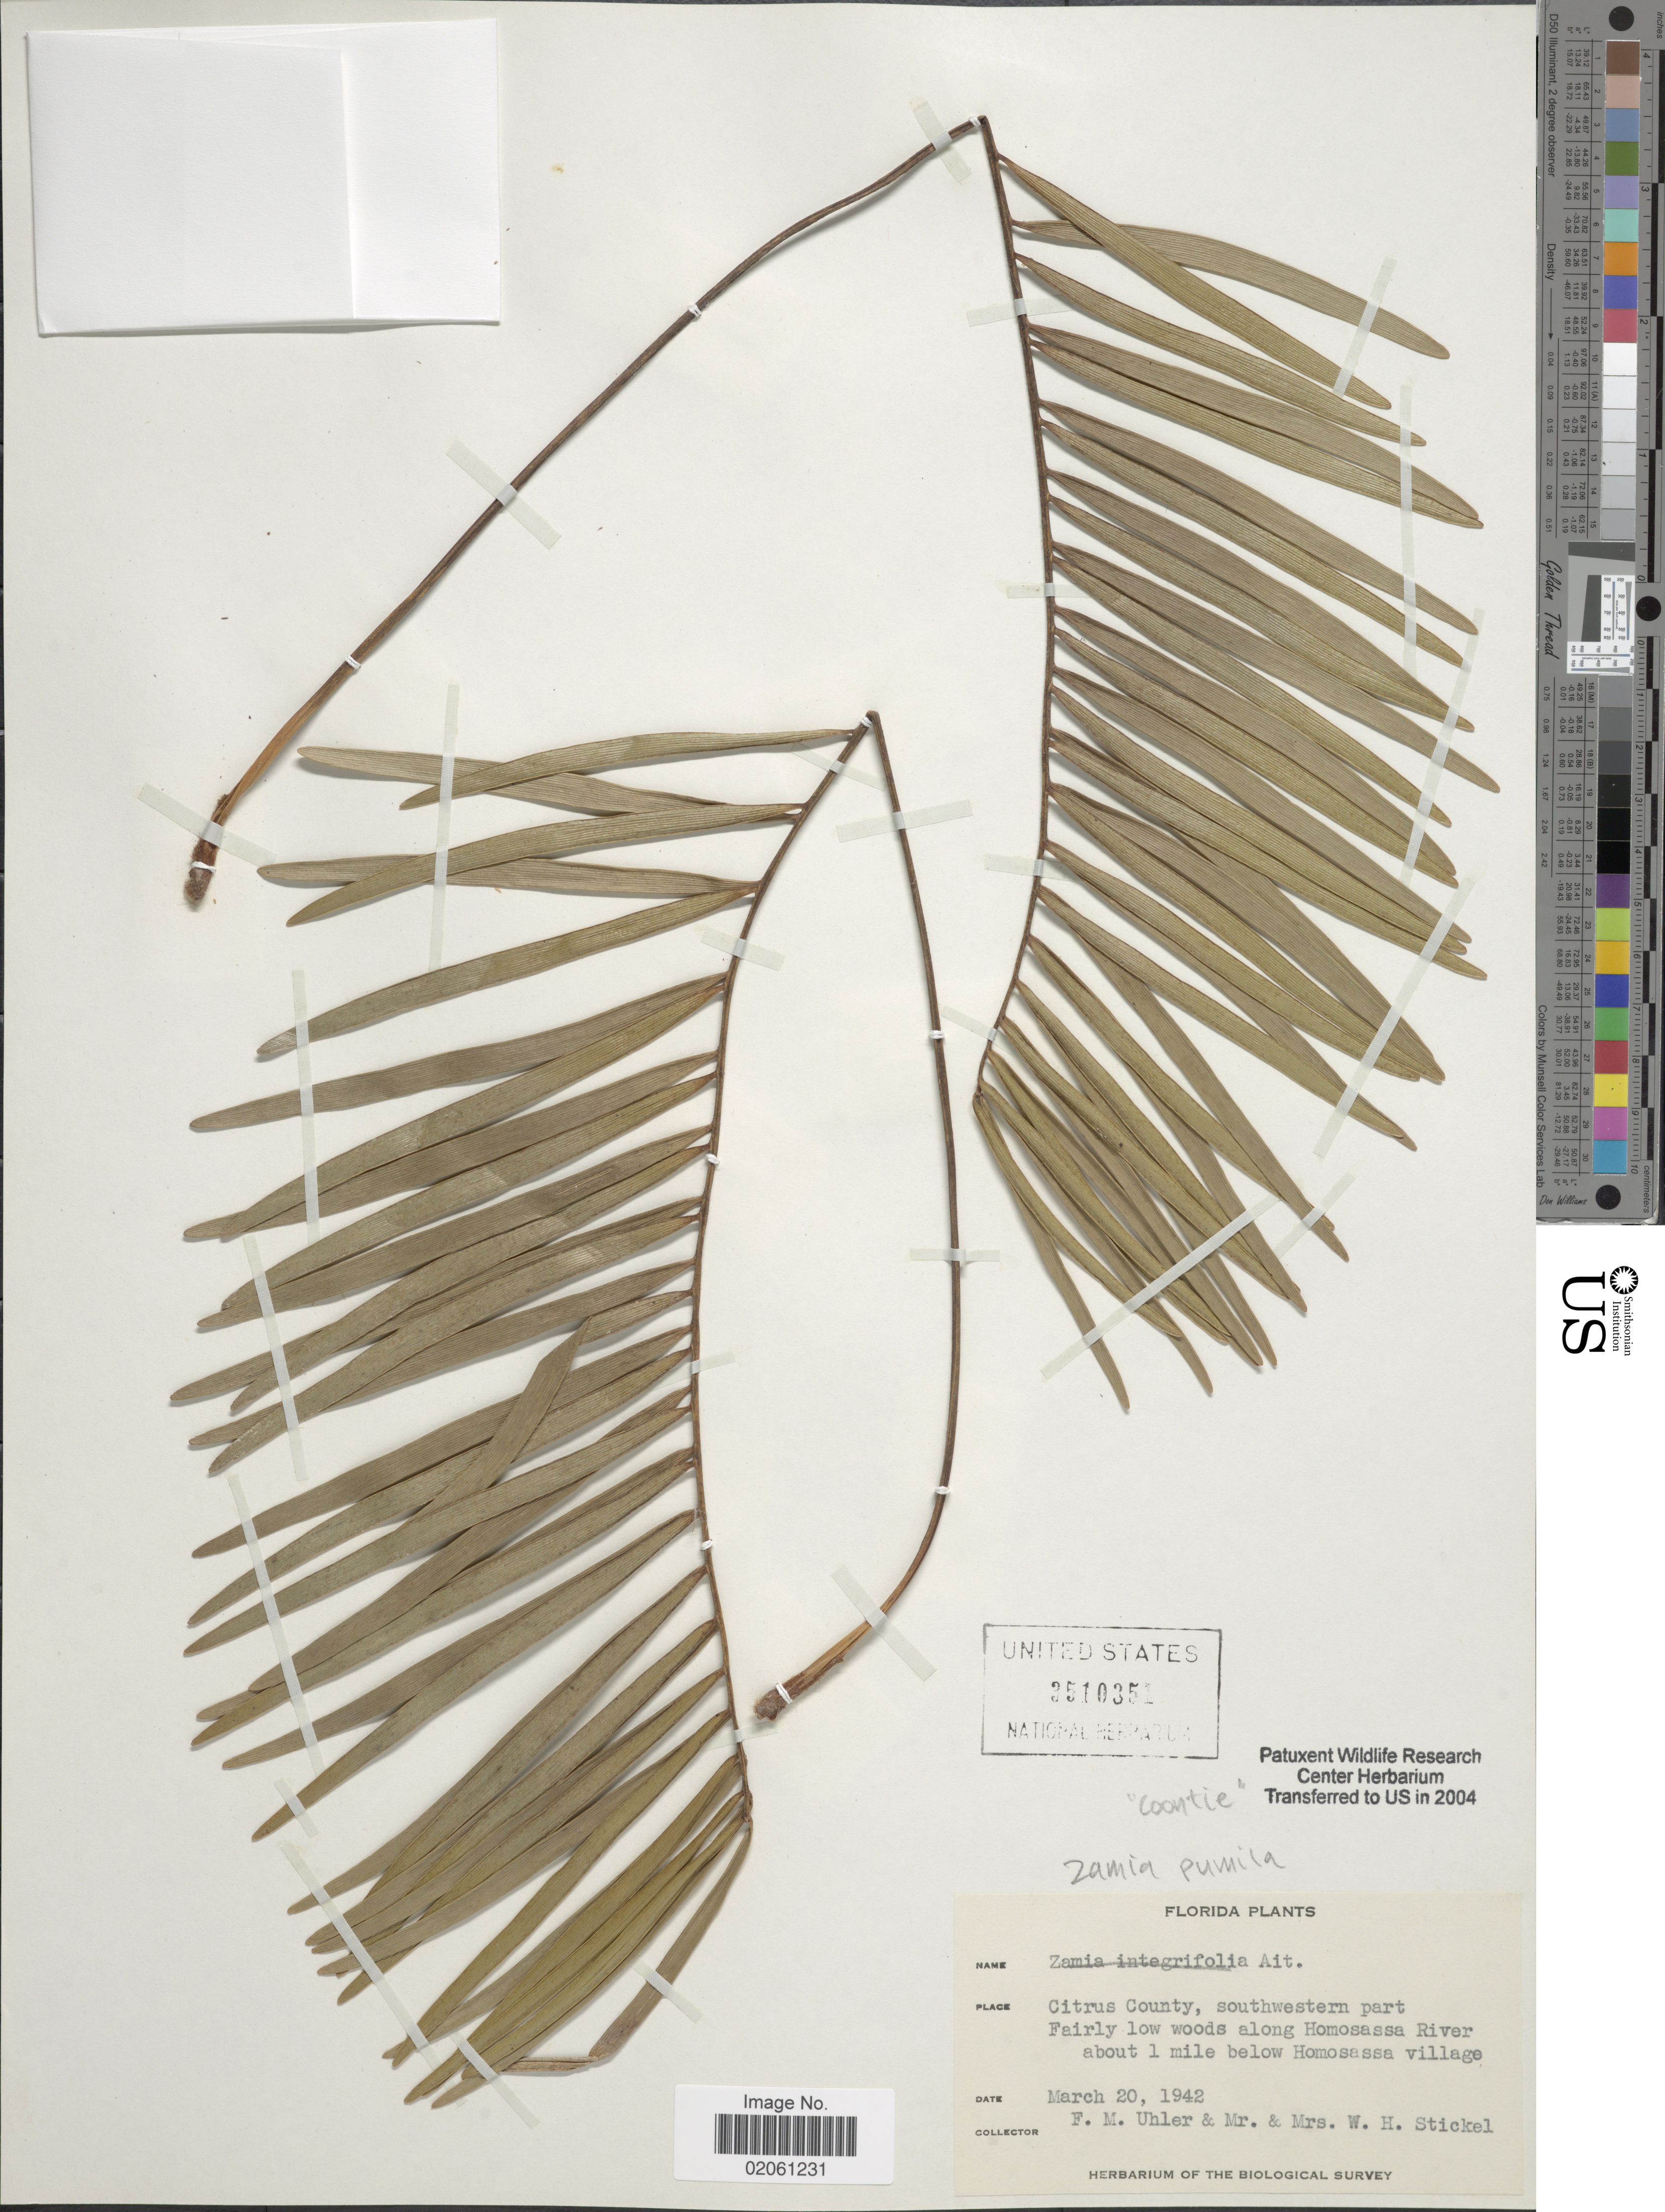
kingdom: Plantae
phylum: Tracheophyta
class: Cycadopsida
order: Cycadales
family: Zamiaceae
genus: Zamia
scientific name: Zamia pumila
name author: L.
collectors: F. M. Uhler, W. Stickel & W. Stickel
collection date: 1942-03-20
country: United States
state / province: Florida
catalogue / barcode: US 3510351